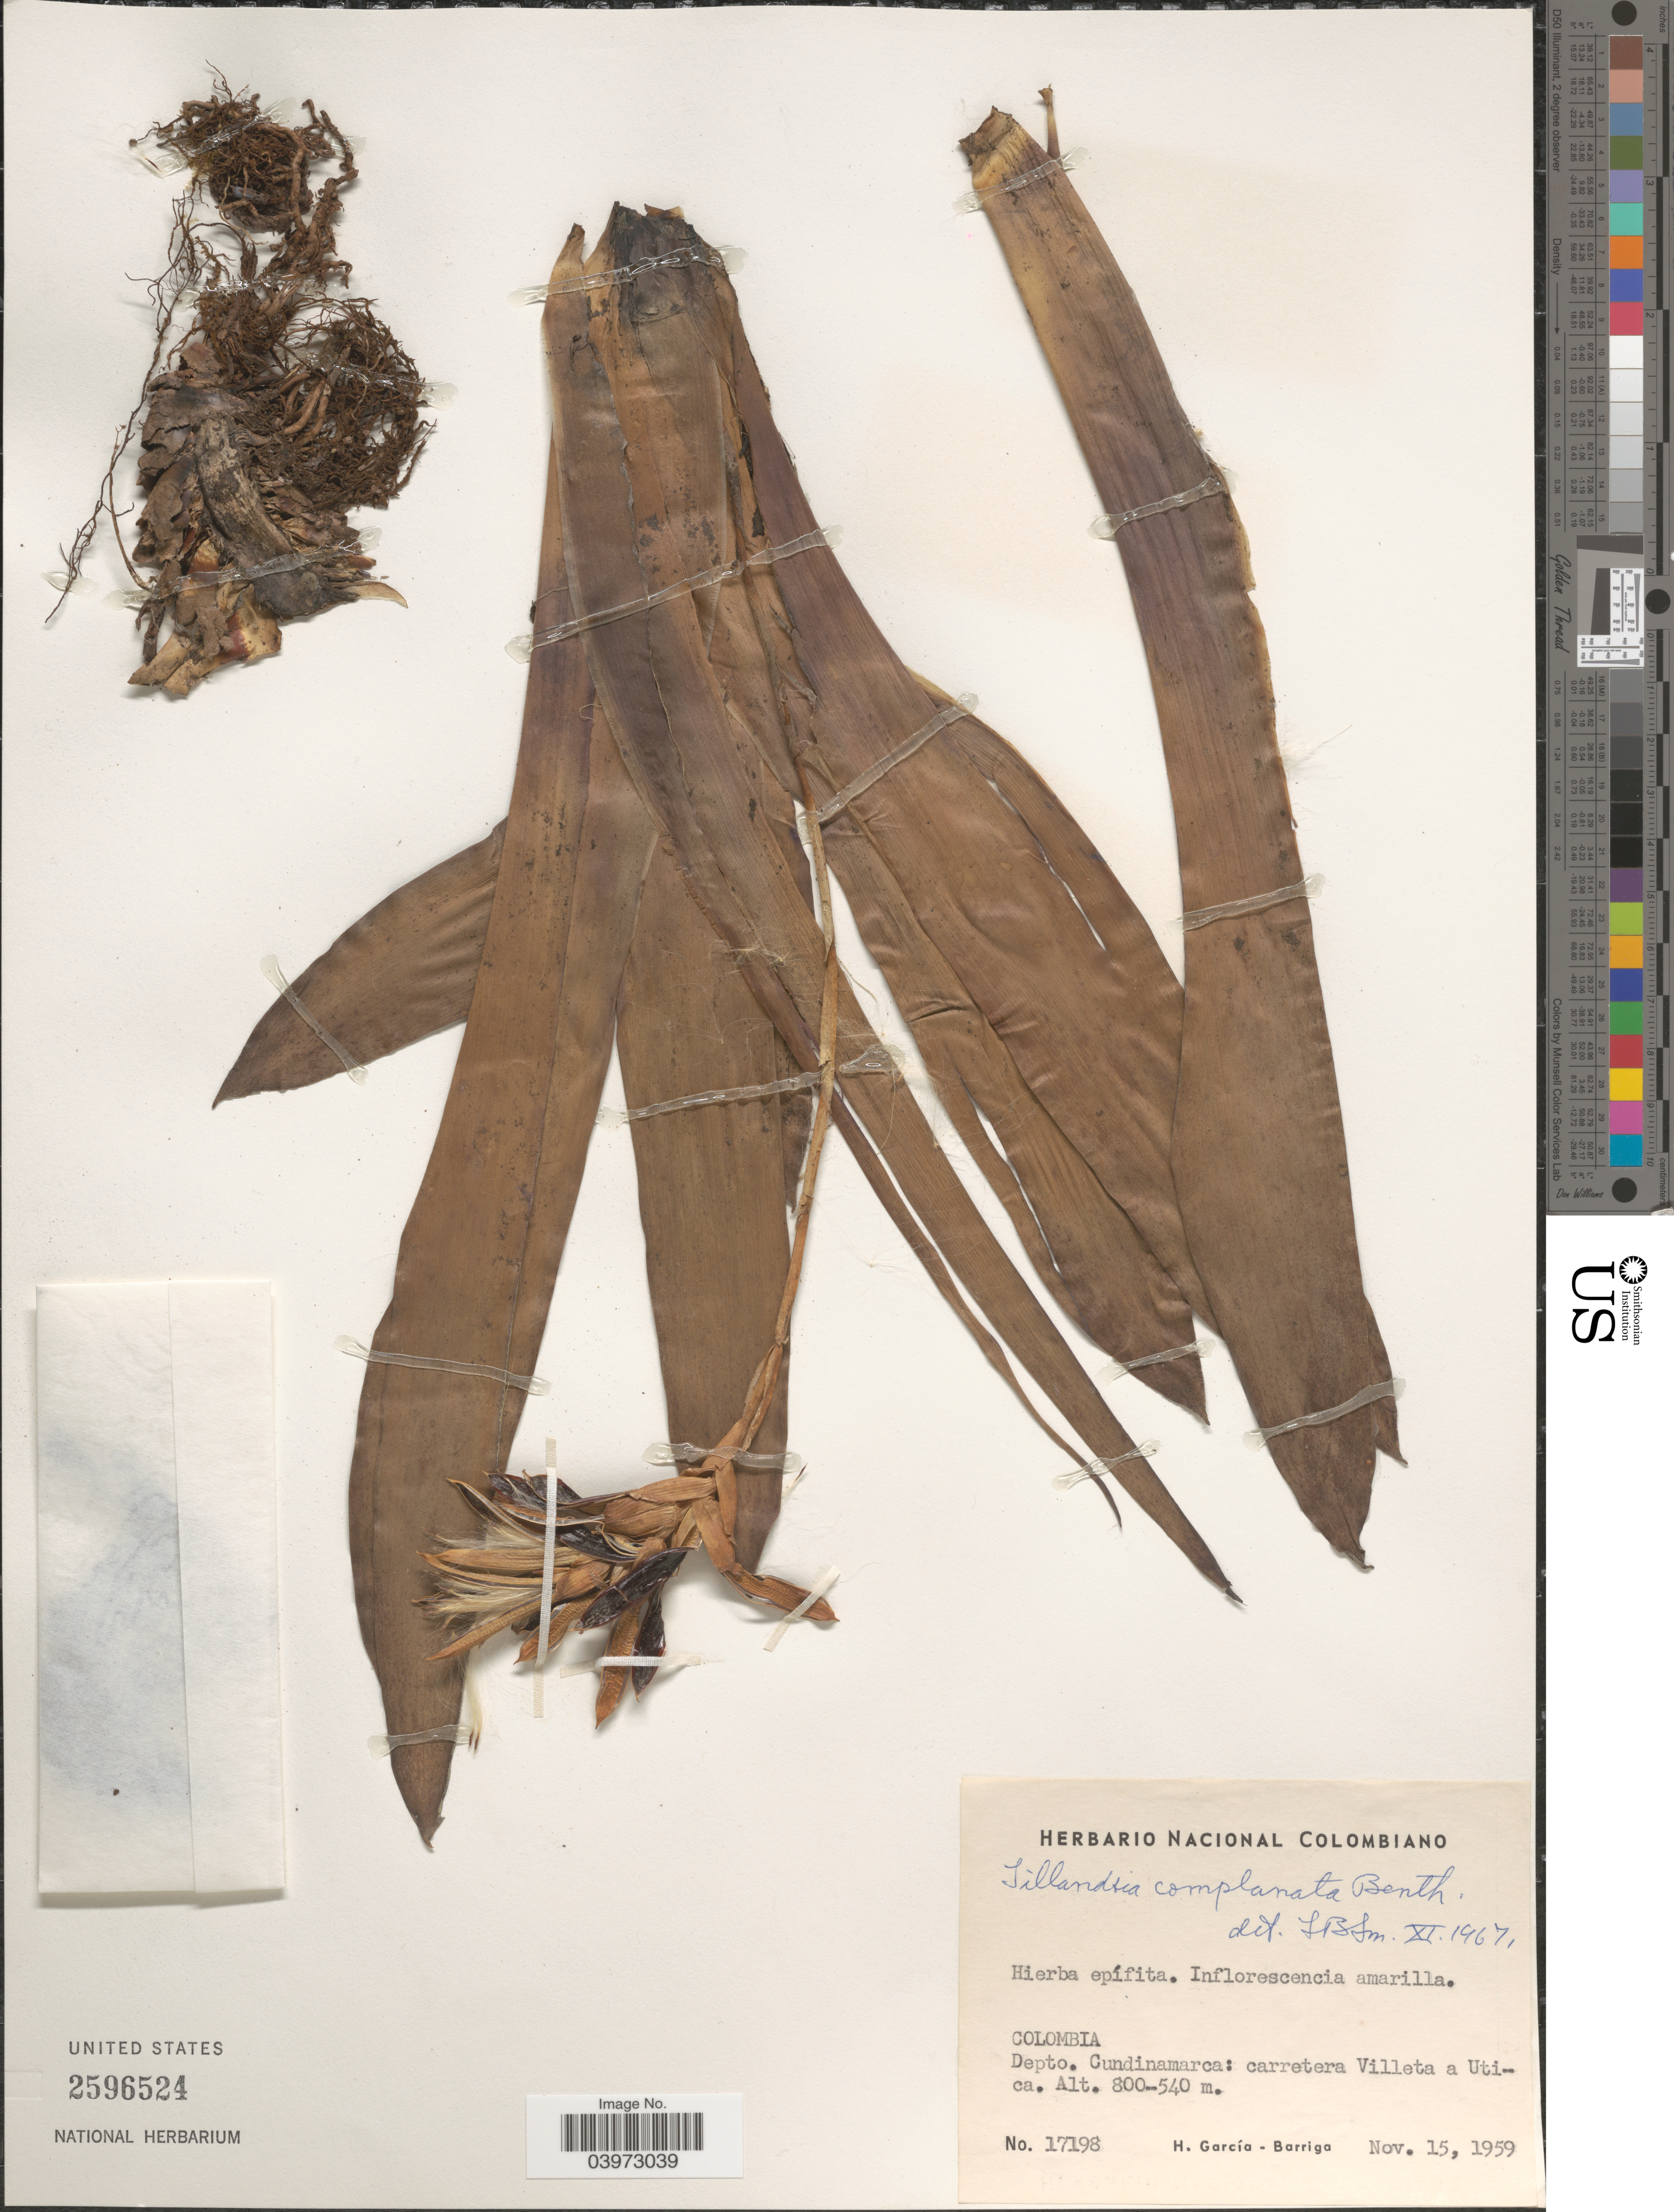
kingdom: Plantae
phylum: Tracheophyta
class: Liliopsida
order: Poales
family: Bromeliaceae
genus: Tillandsia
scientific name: Tillandsia complanata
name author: Benth.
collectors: H. García Barriga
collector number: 17198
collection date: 1959-11-15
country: Colombia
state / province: Cundinamarca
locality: Depto. Cundinamarca: carretera Villeta a Utica.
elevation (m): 540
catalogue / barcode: US 2596524